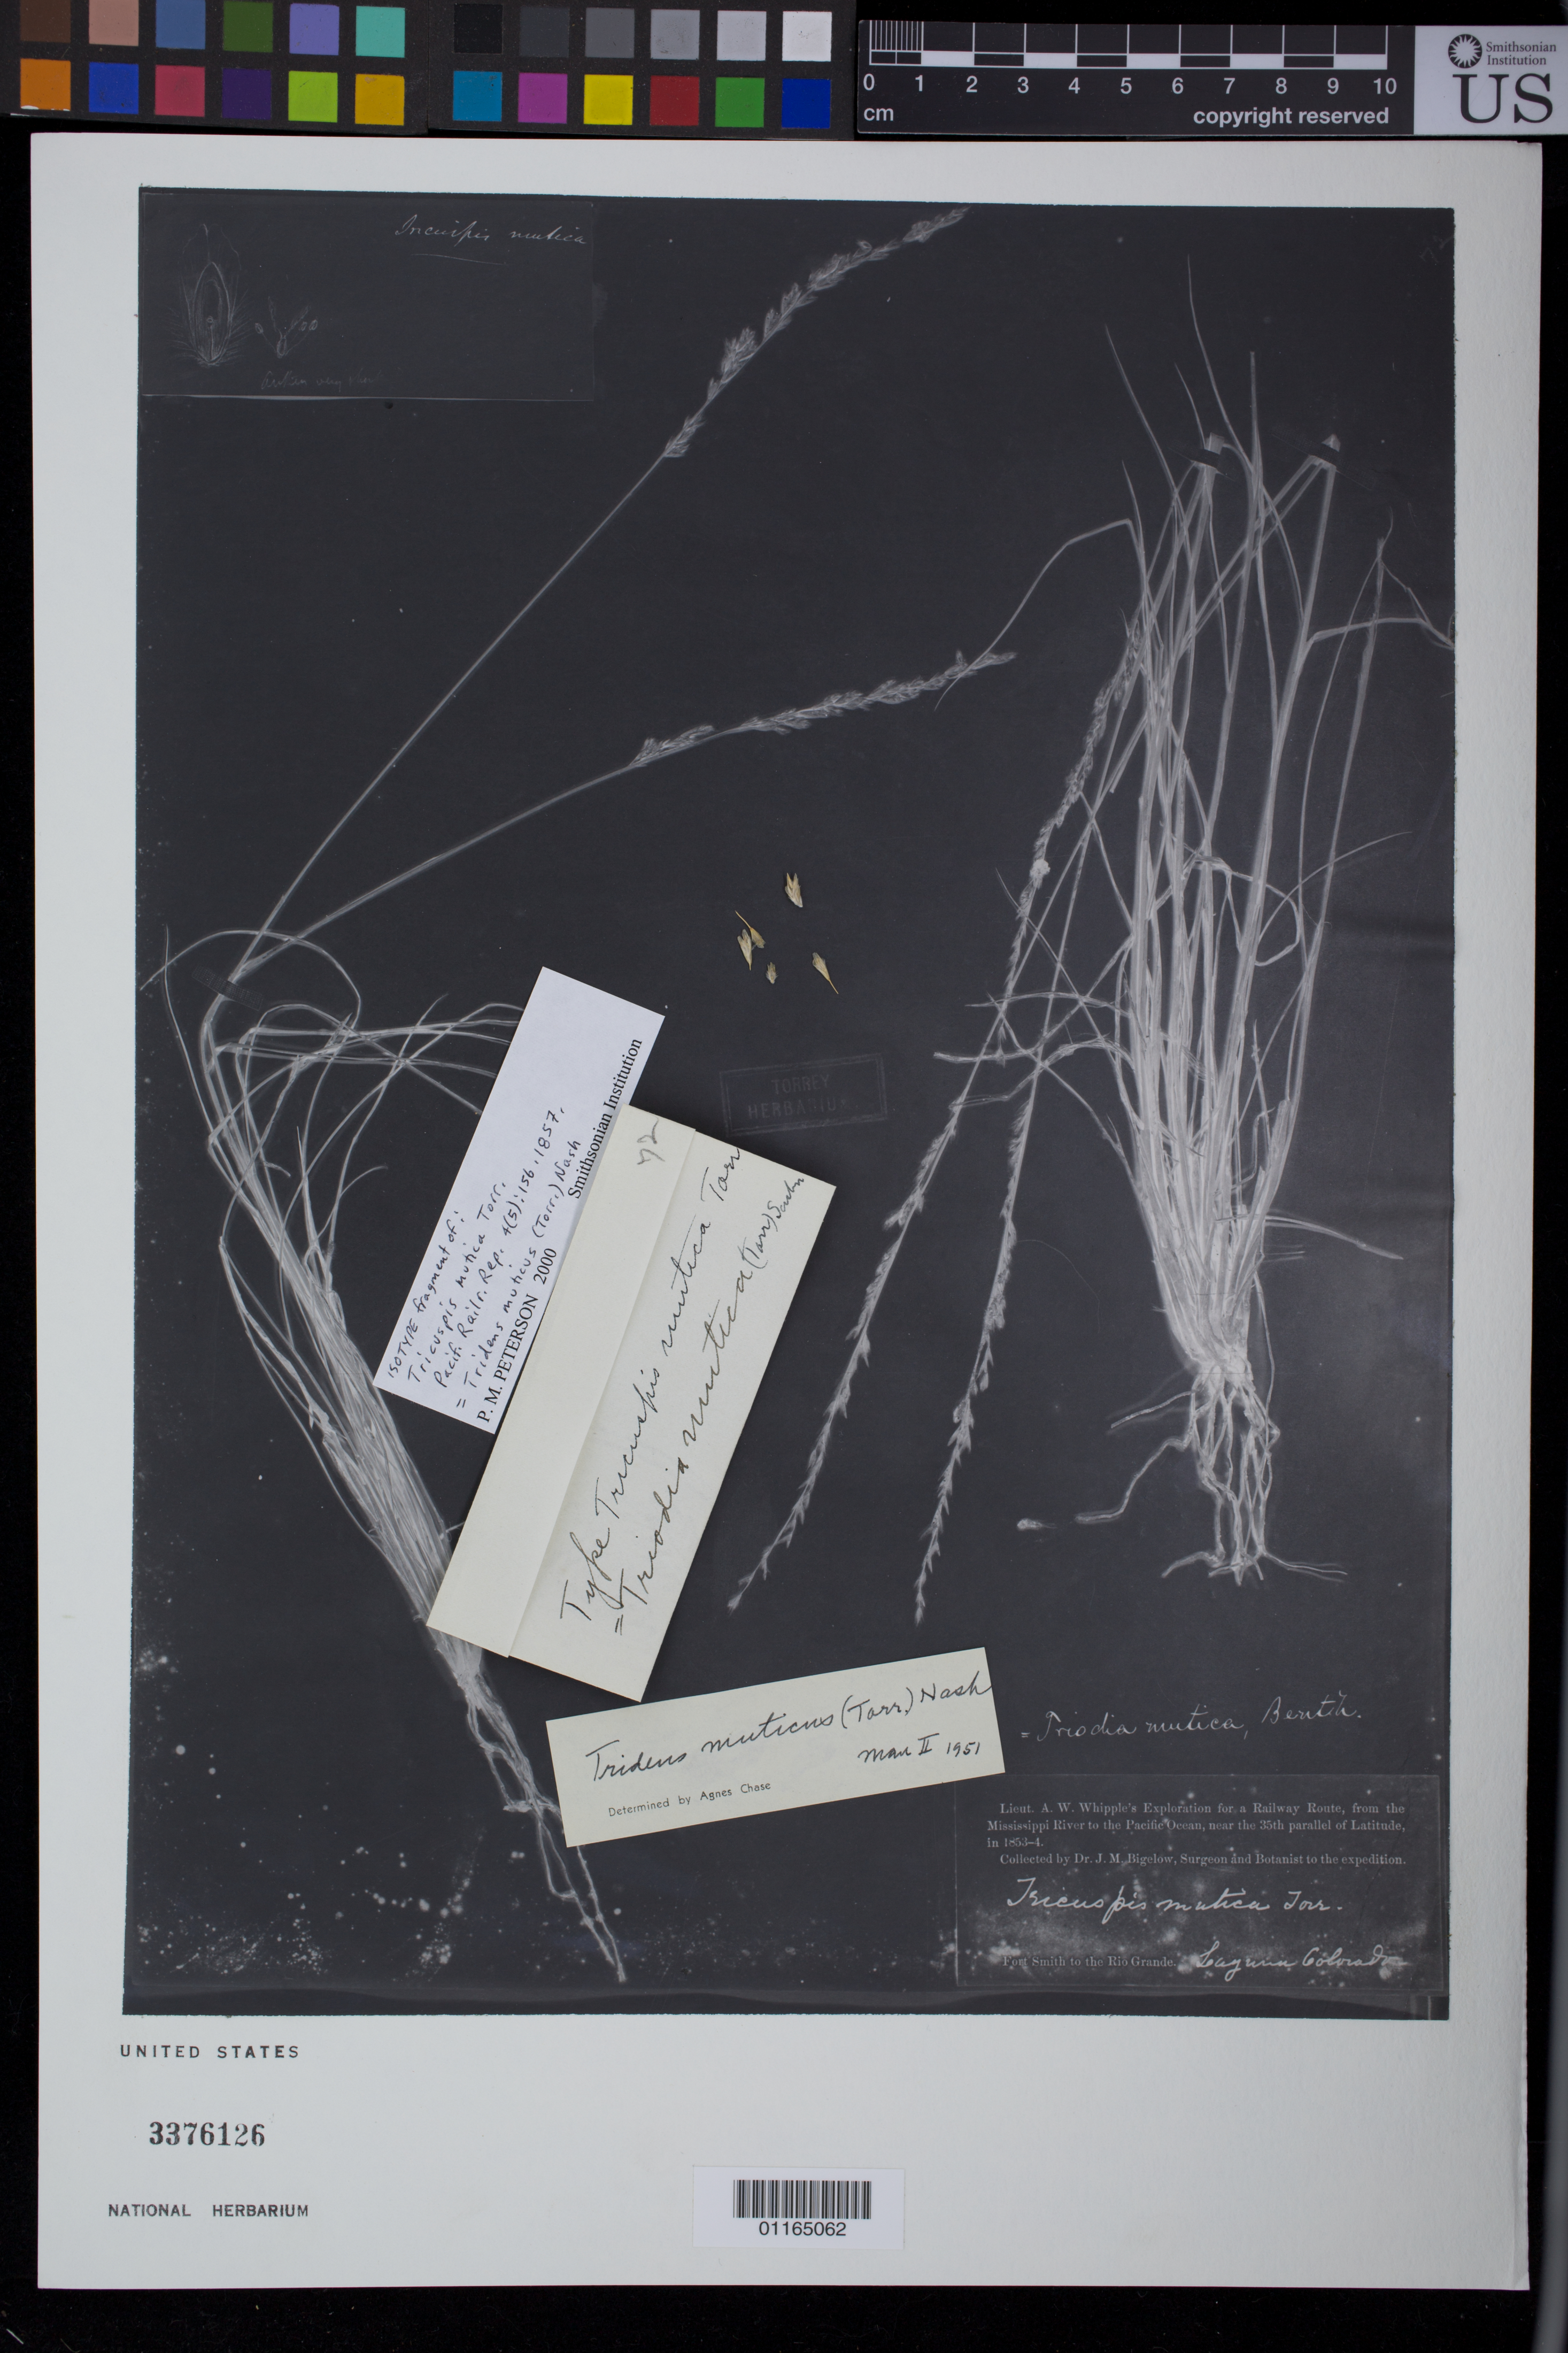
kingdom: Plantae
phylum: Tracheophyta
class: Liliopsida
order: Poales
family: Poaceae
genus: Tricuspis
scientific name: Tricuspis mutica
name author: Torr.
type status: Isotype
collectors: J. M. Bigelow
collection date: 1853/1854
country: United States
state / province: New Mexico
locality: Fort Smith to the Rio Grande. Laguna Colorado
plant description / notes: Photocopy and fragmentary material of type specimen ex herb. Torrey (NY).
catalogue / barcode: US 3376126